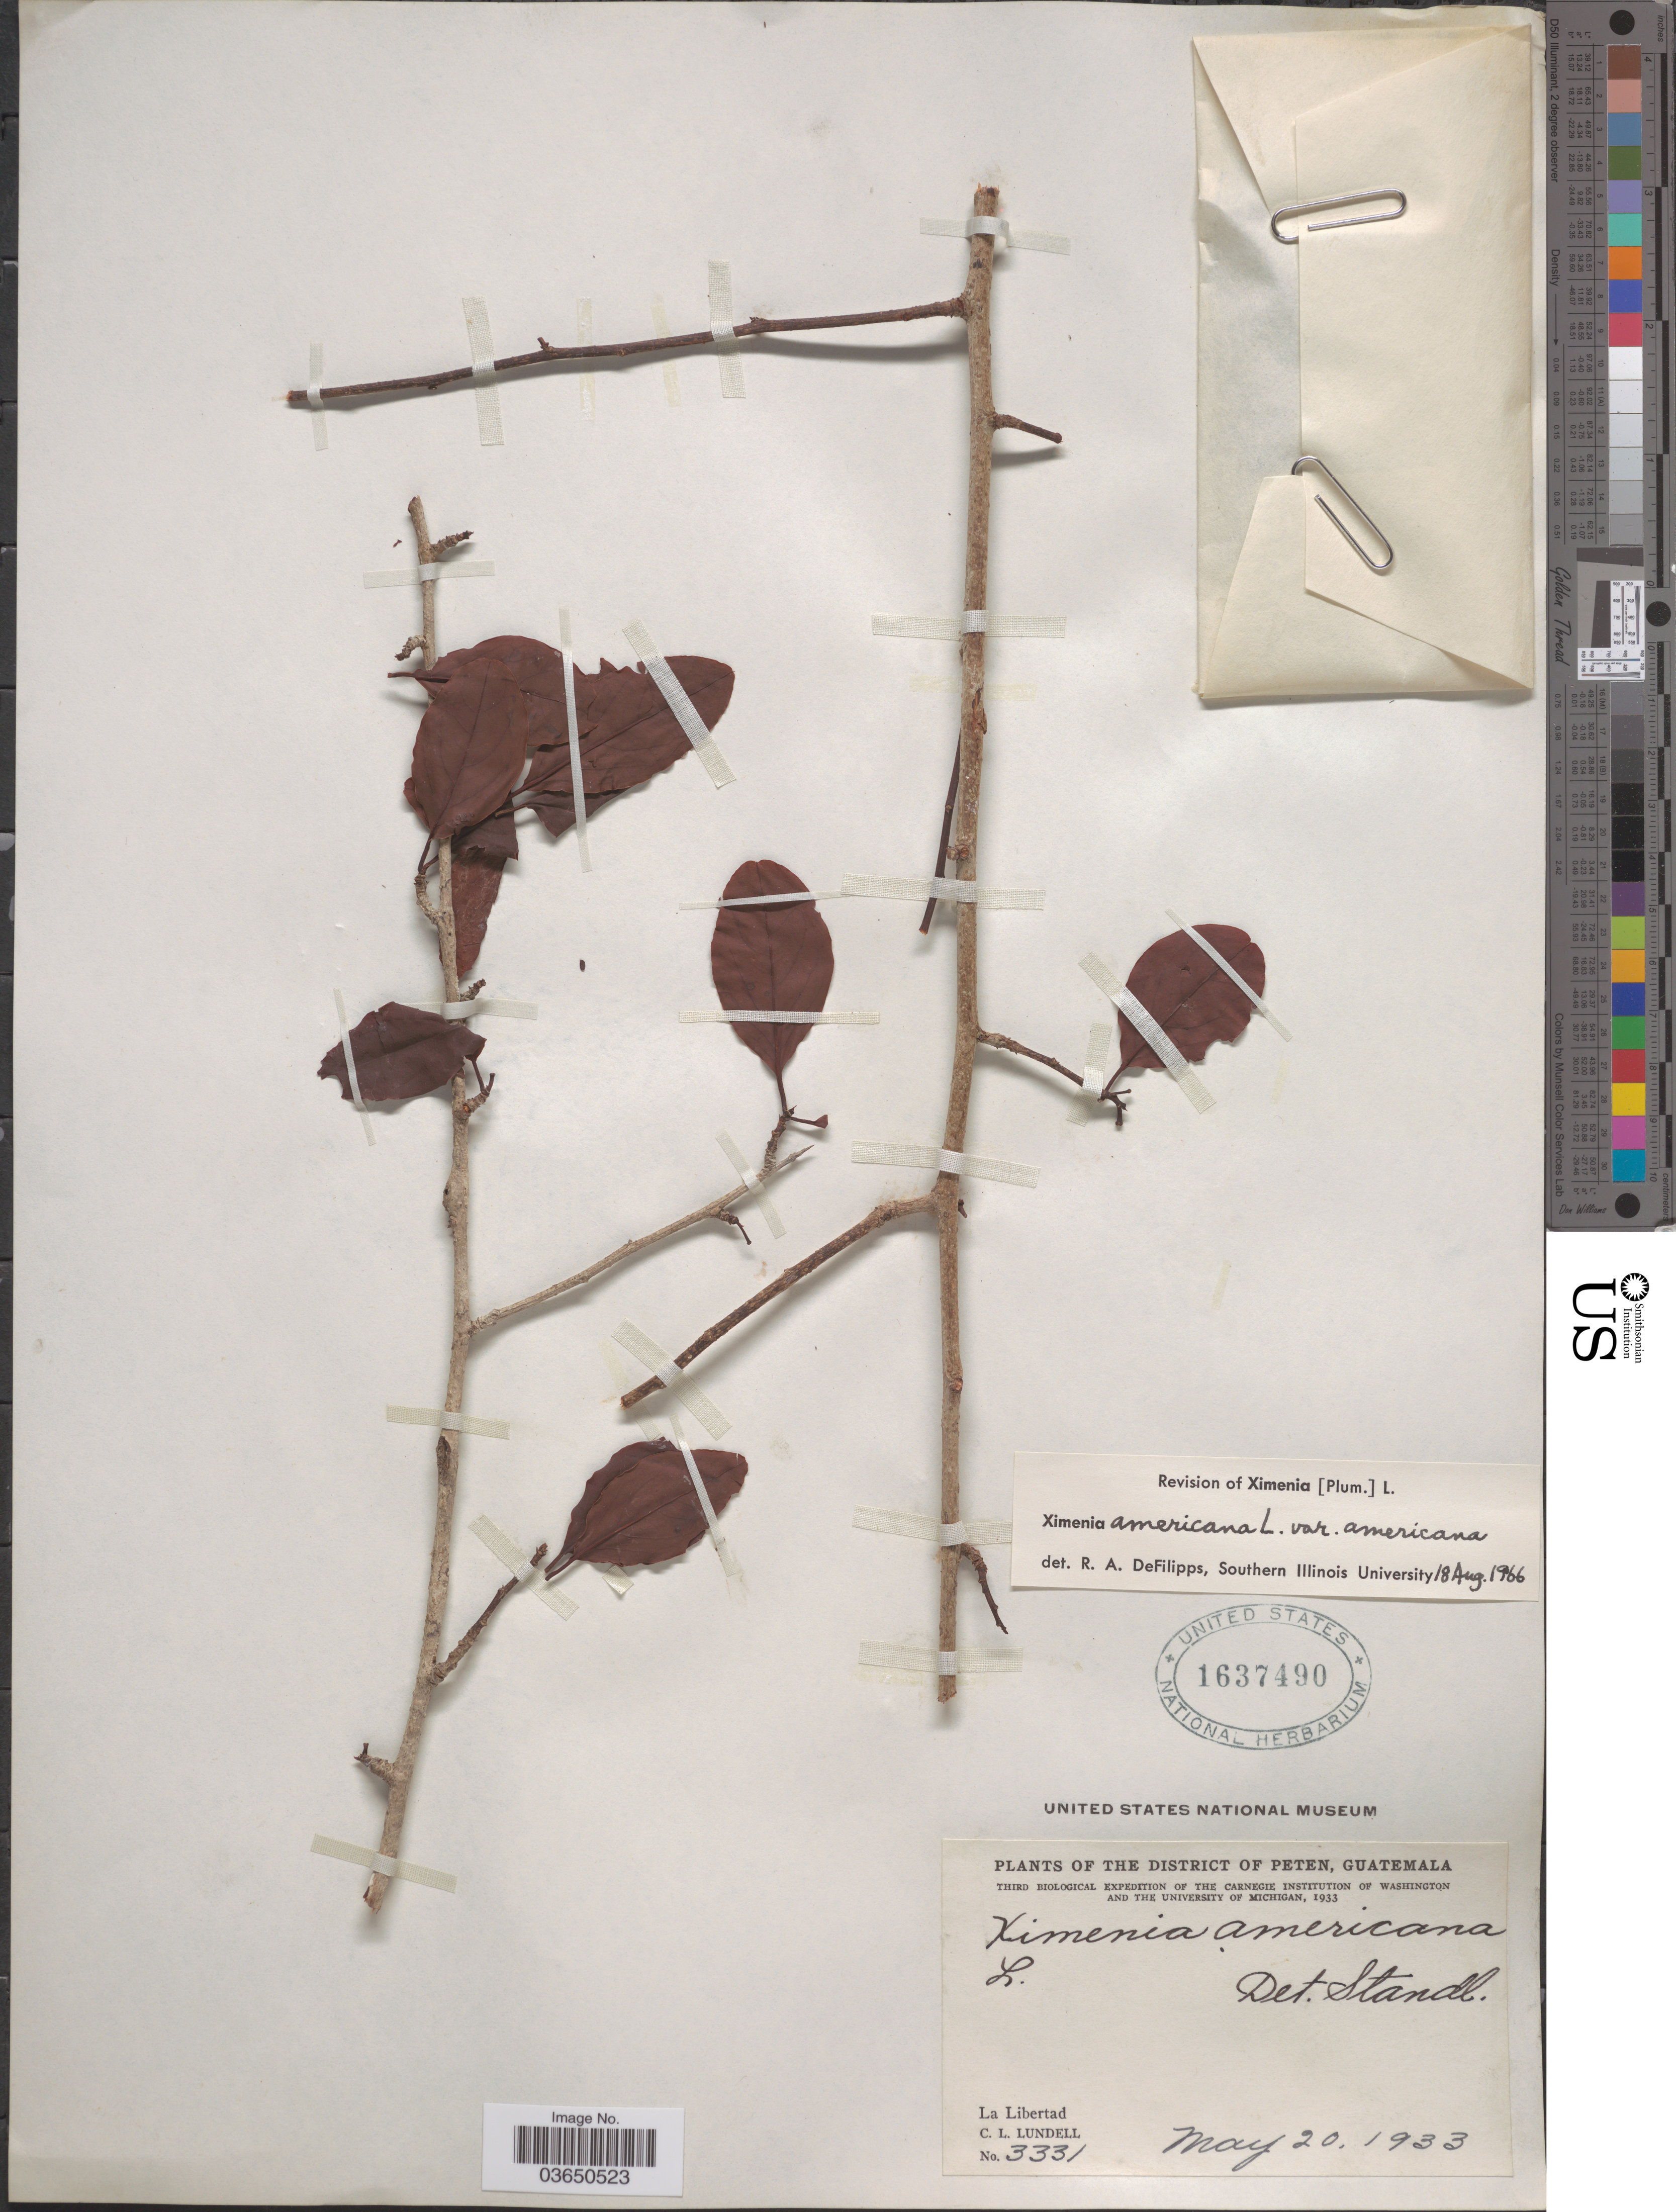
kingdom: Plantae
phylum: Tracheophyta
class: Magnoliopsida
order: Santalales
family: Ximeniaceae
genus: Ximenia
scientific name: Ximenia americana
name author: L.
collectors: C. L. Lundell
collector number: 3331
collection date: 1933-05-20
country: Guatemala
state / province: El Petén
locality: District of Peten. La Libertad.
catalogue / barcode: US 1637490